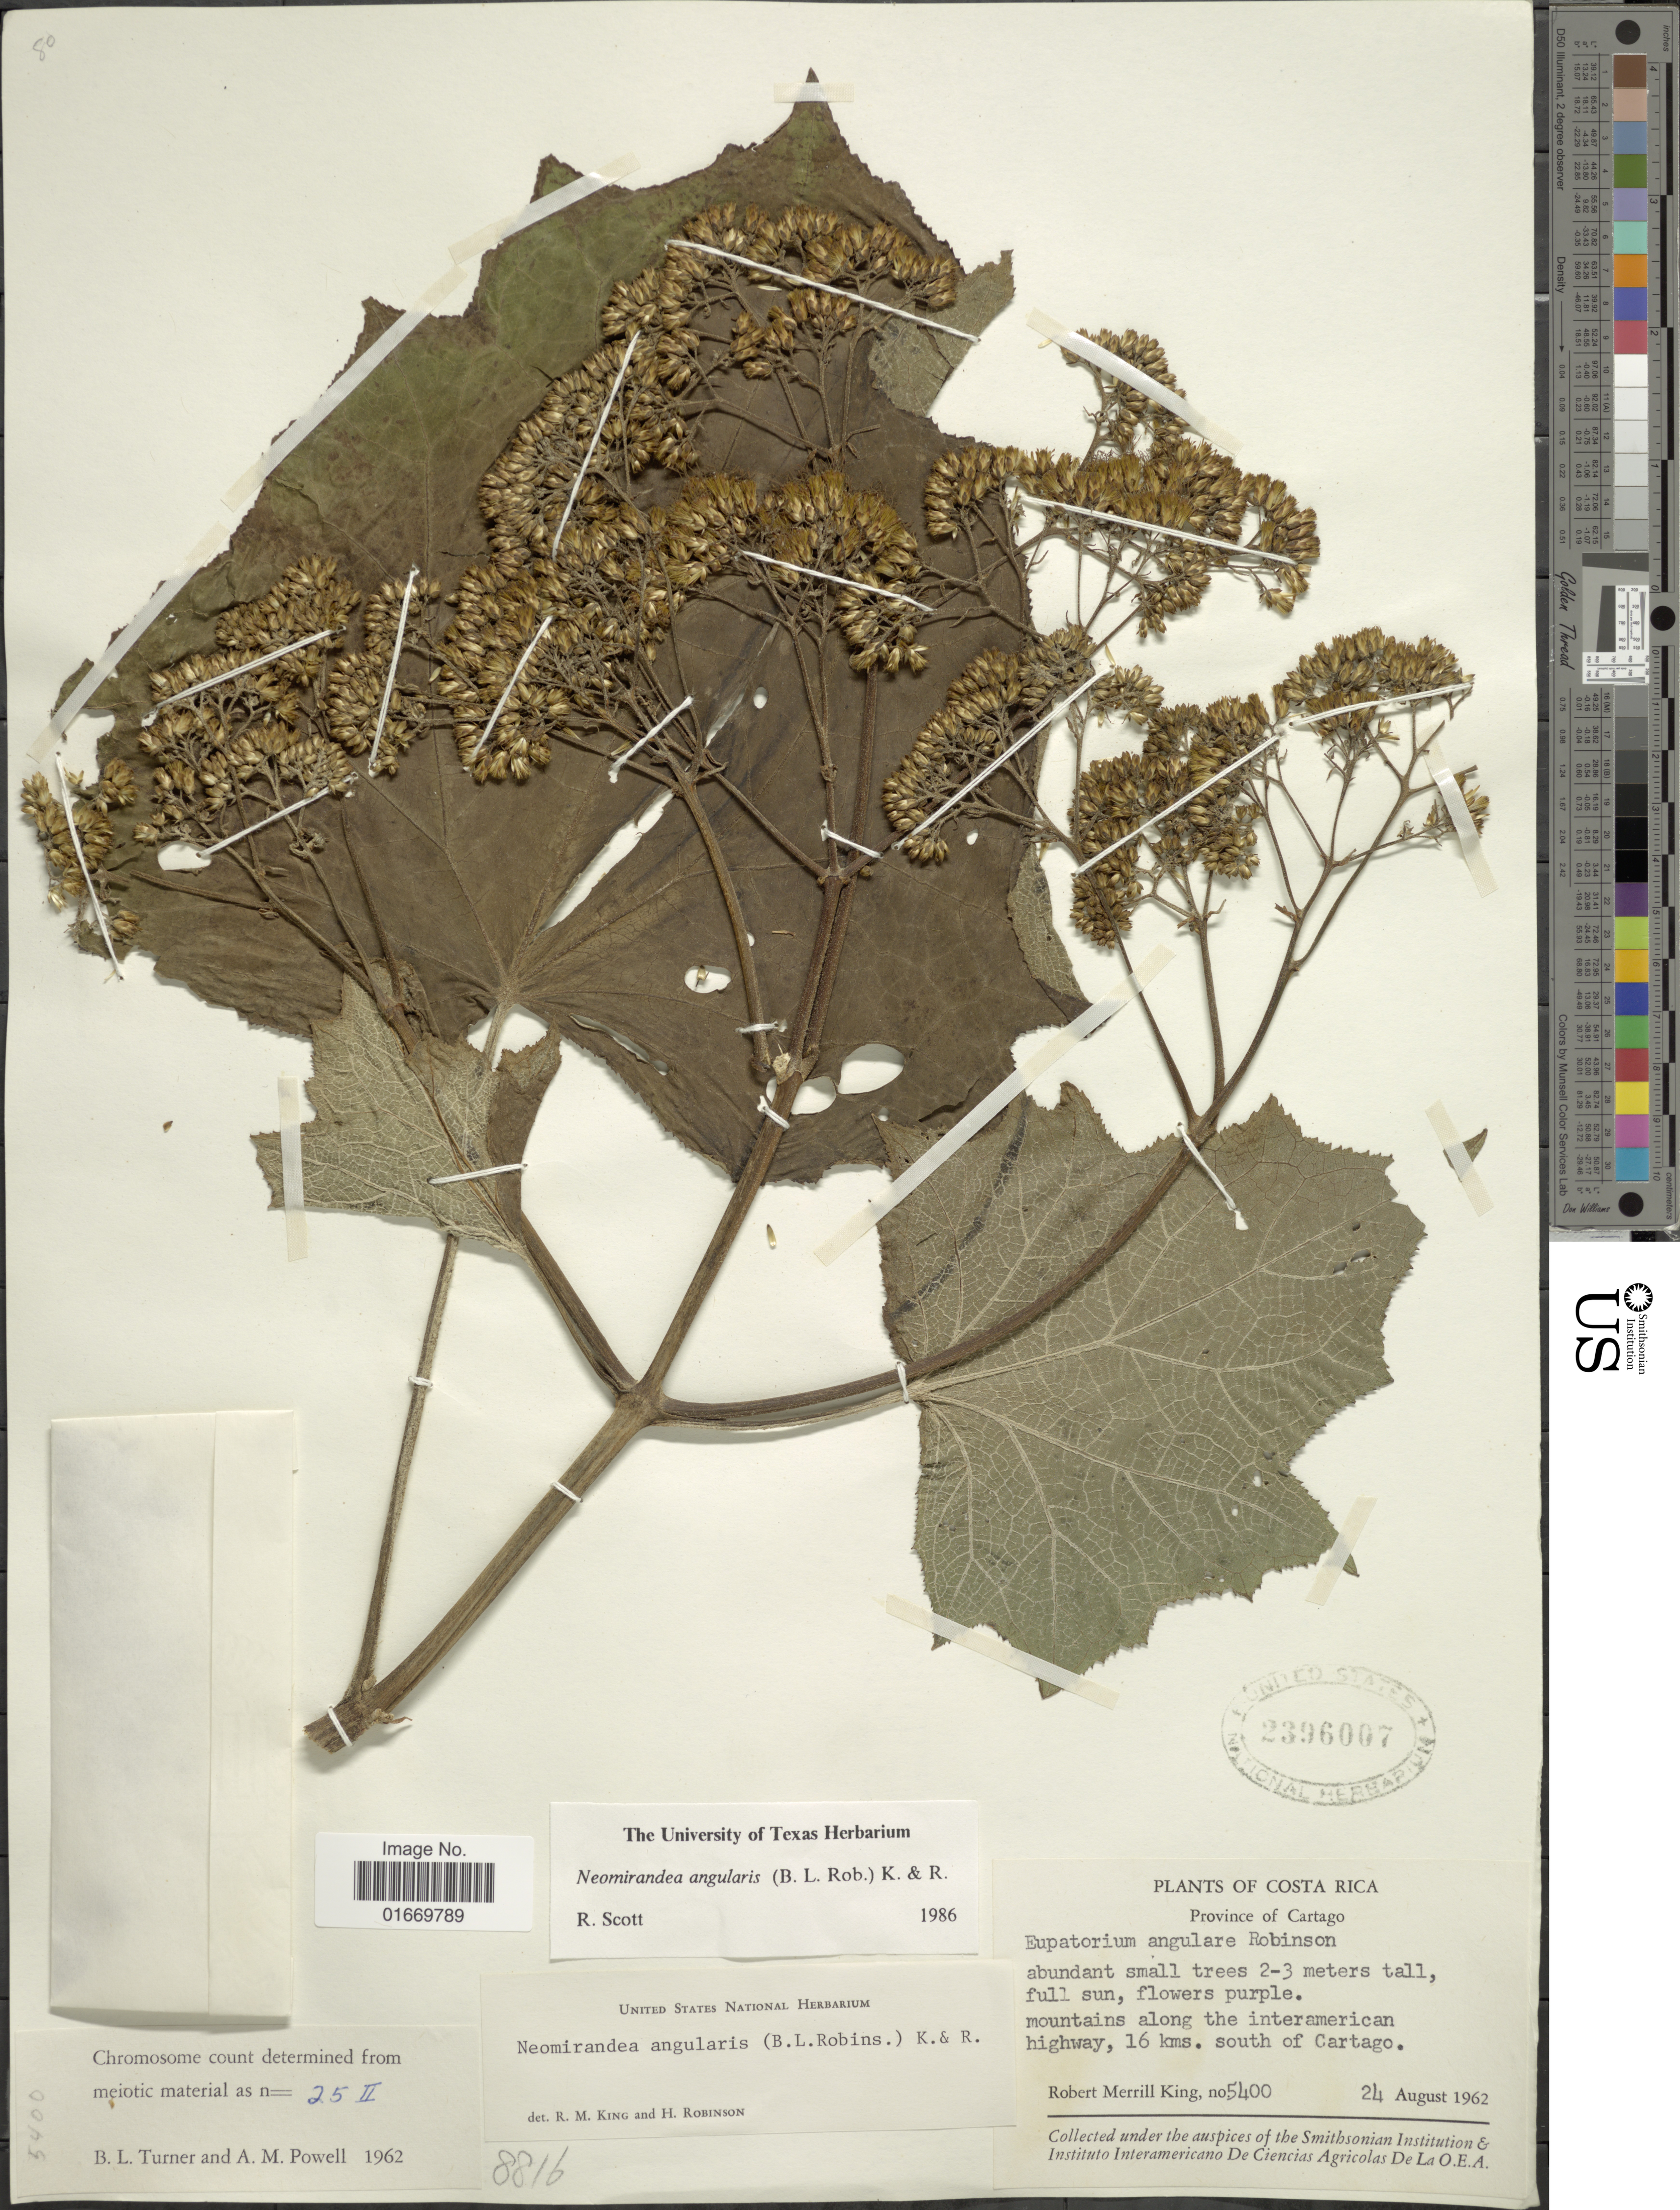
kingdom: Plantae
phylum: Tracheophyta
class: Magnoliopsida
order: Asterales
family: Asteraceae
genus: Neomirandea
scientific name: Neomirandea angularis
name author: (B.L. Rob.) R.M. King & H. Rob.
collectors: R. M. King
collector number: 5400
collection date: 1962-08-24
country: Costa Rica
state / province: Cartago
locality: Mountains along the interamerican highway, 16 kms south of Cartago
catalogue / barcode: US 2396007